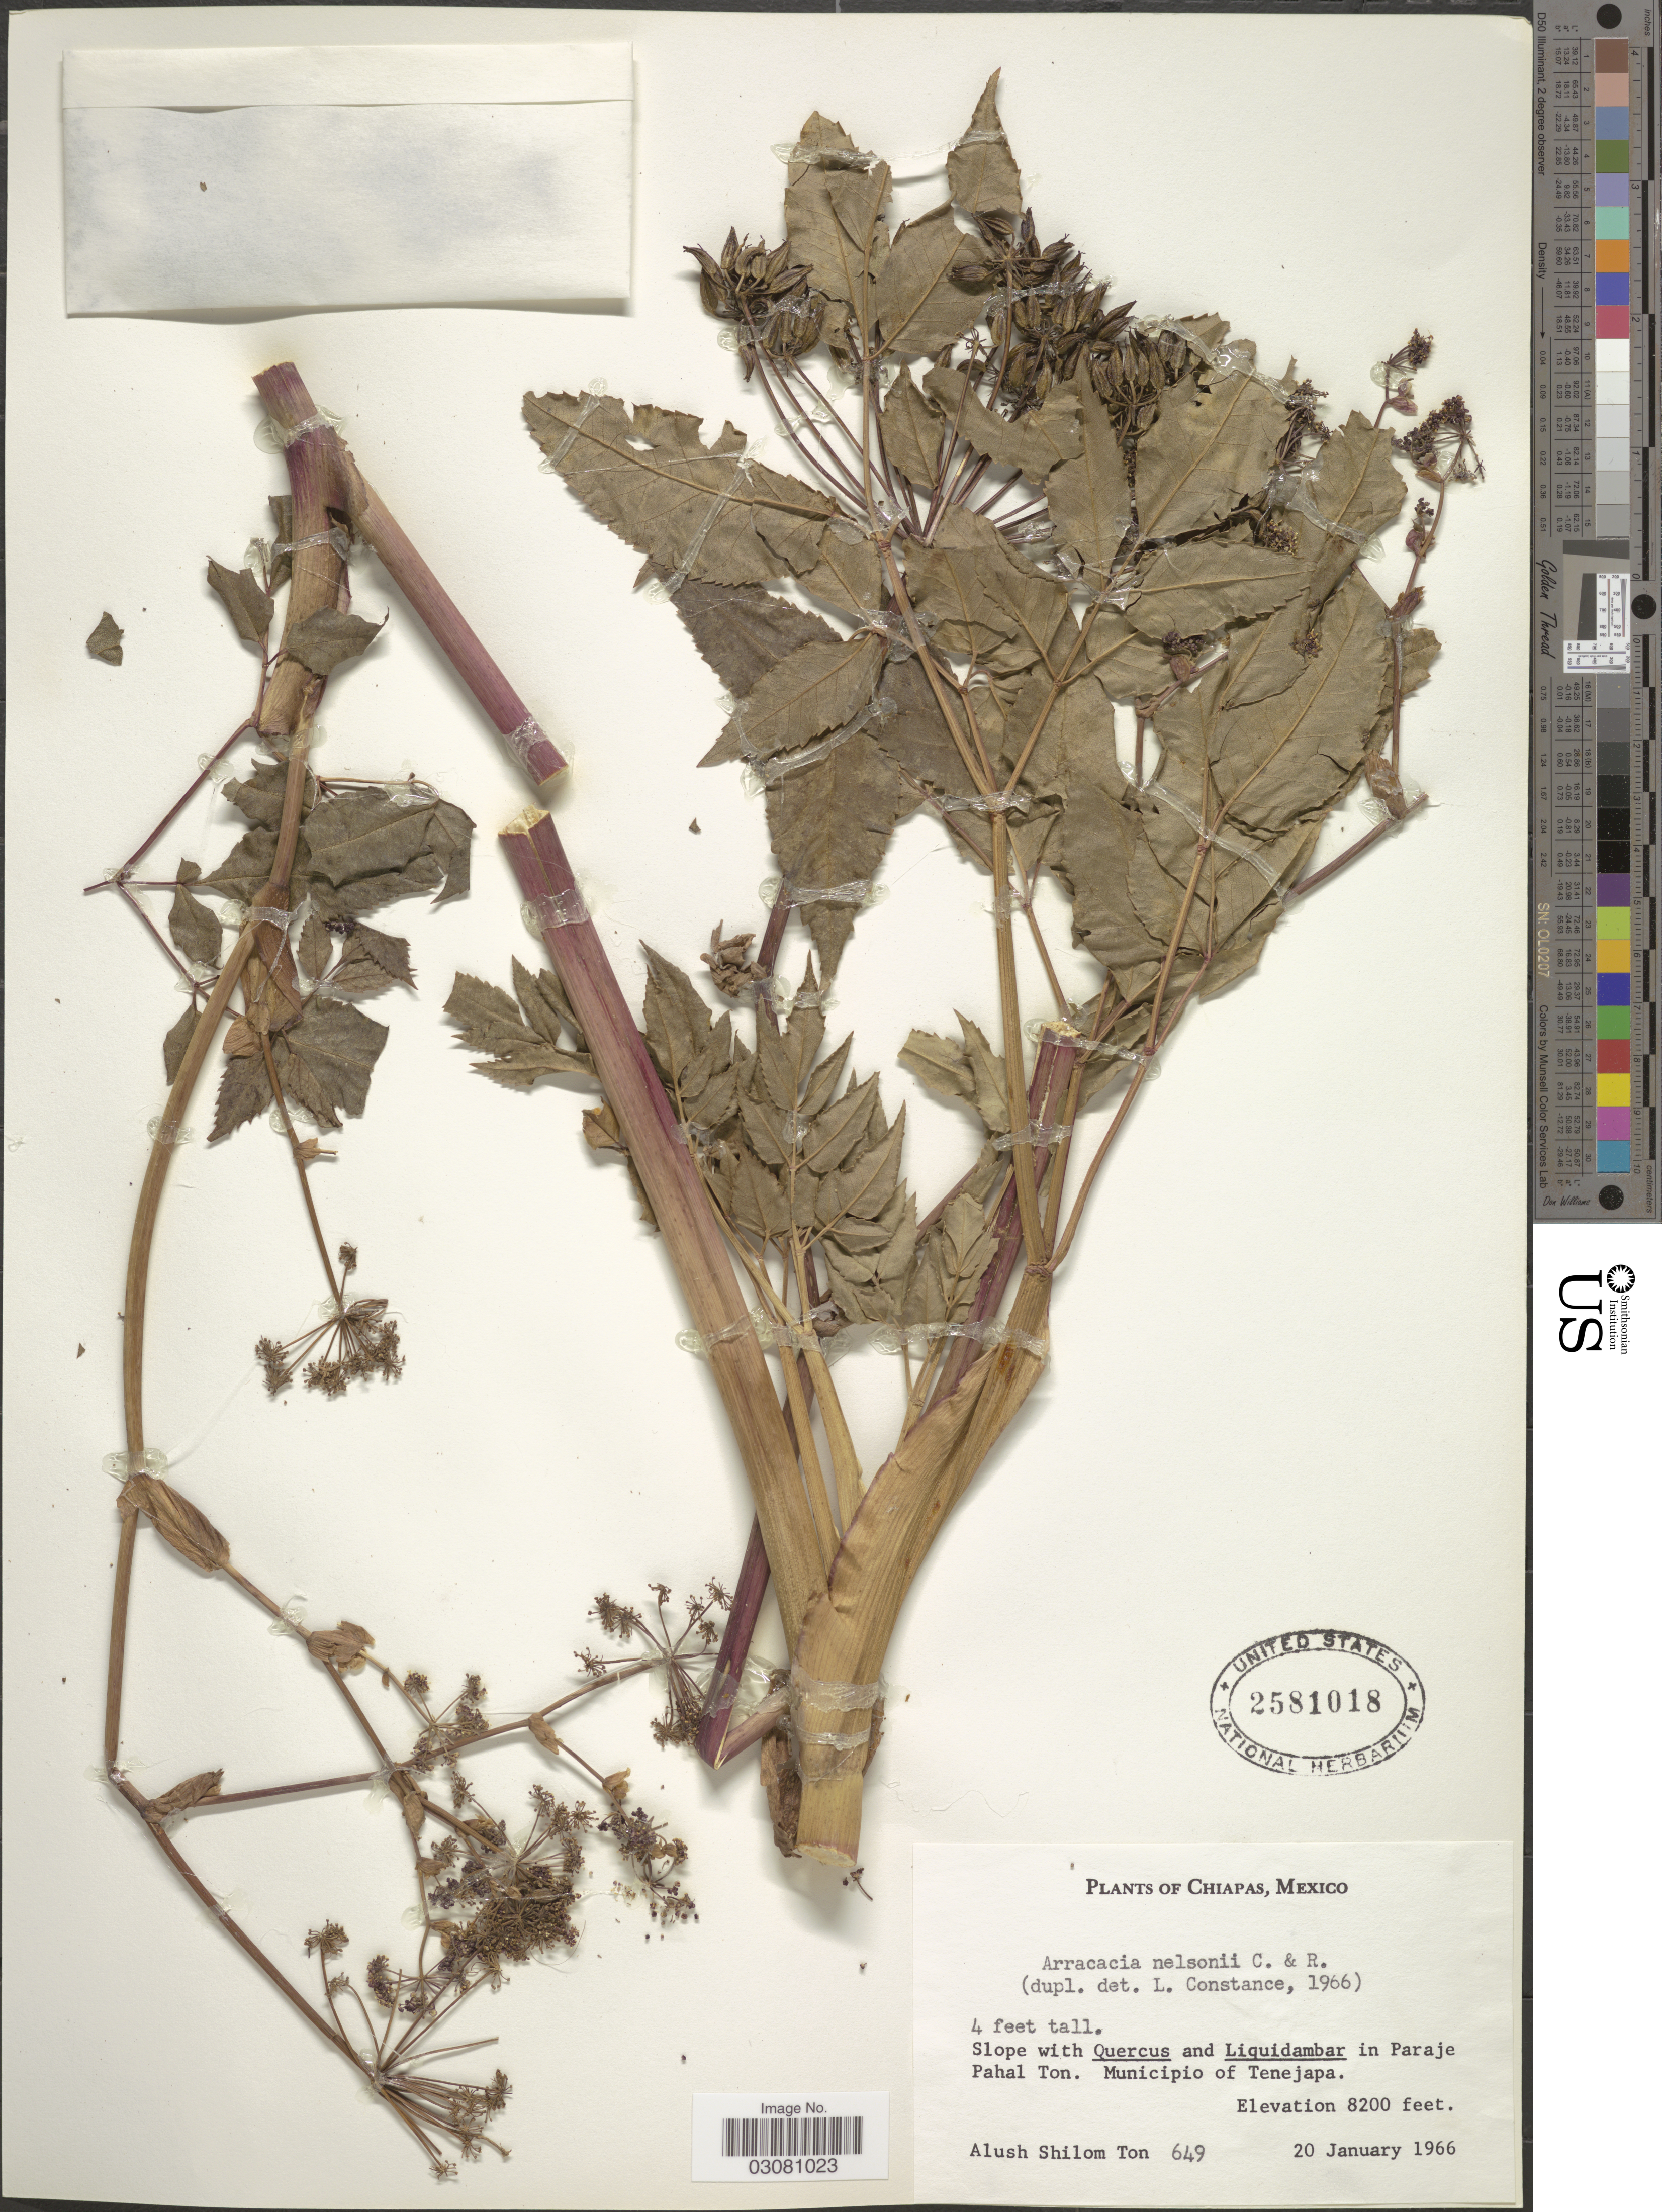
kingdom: Plantae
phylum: Tracheophyta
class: Magnoliopsida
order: Apiales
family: Apiaceae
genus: Arracacia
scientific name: Arracacia nelsoni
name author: J.M. Coult. & Rose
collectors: A. Ton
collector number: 649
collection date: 1966-01-20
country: Mexico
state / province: Chiapas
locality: In Paraje Pahal Ton. Municipio of Tenejapa.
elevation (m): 2499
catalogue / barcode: US 2581018